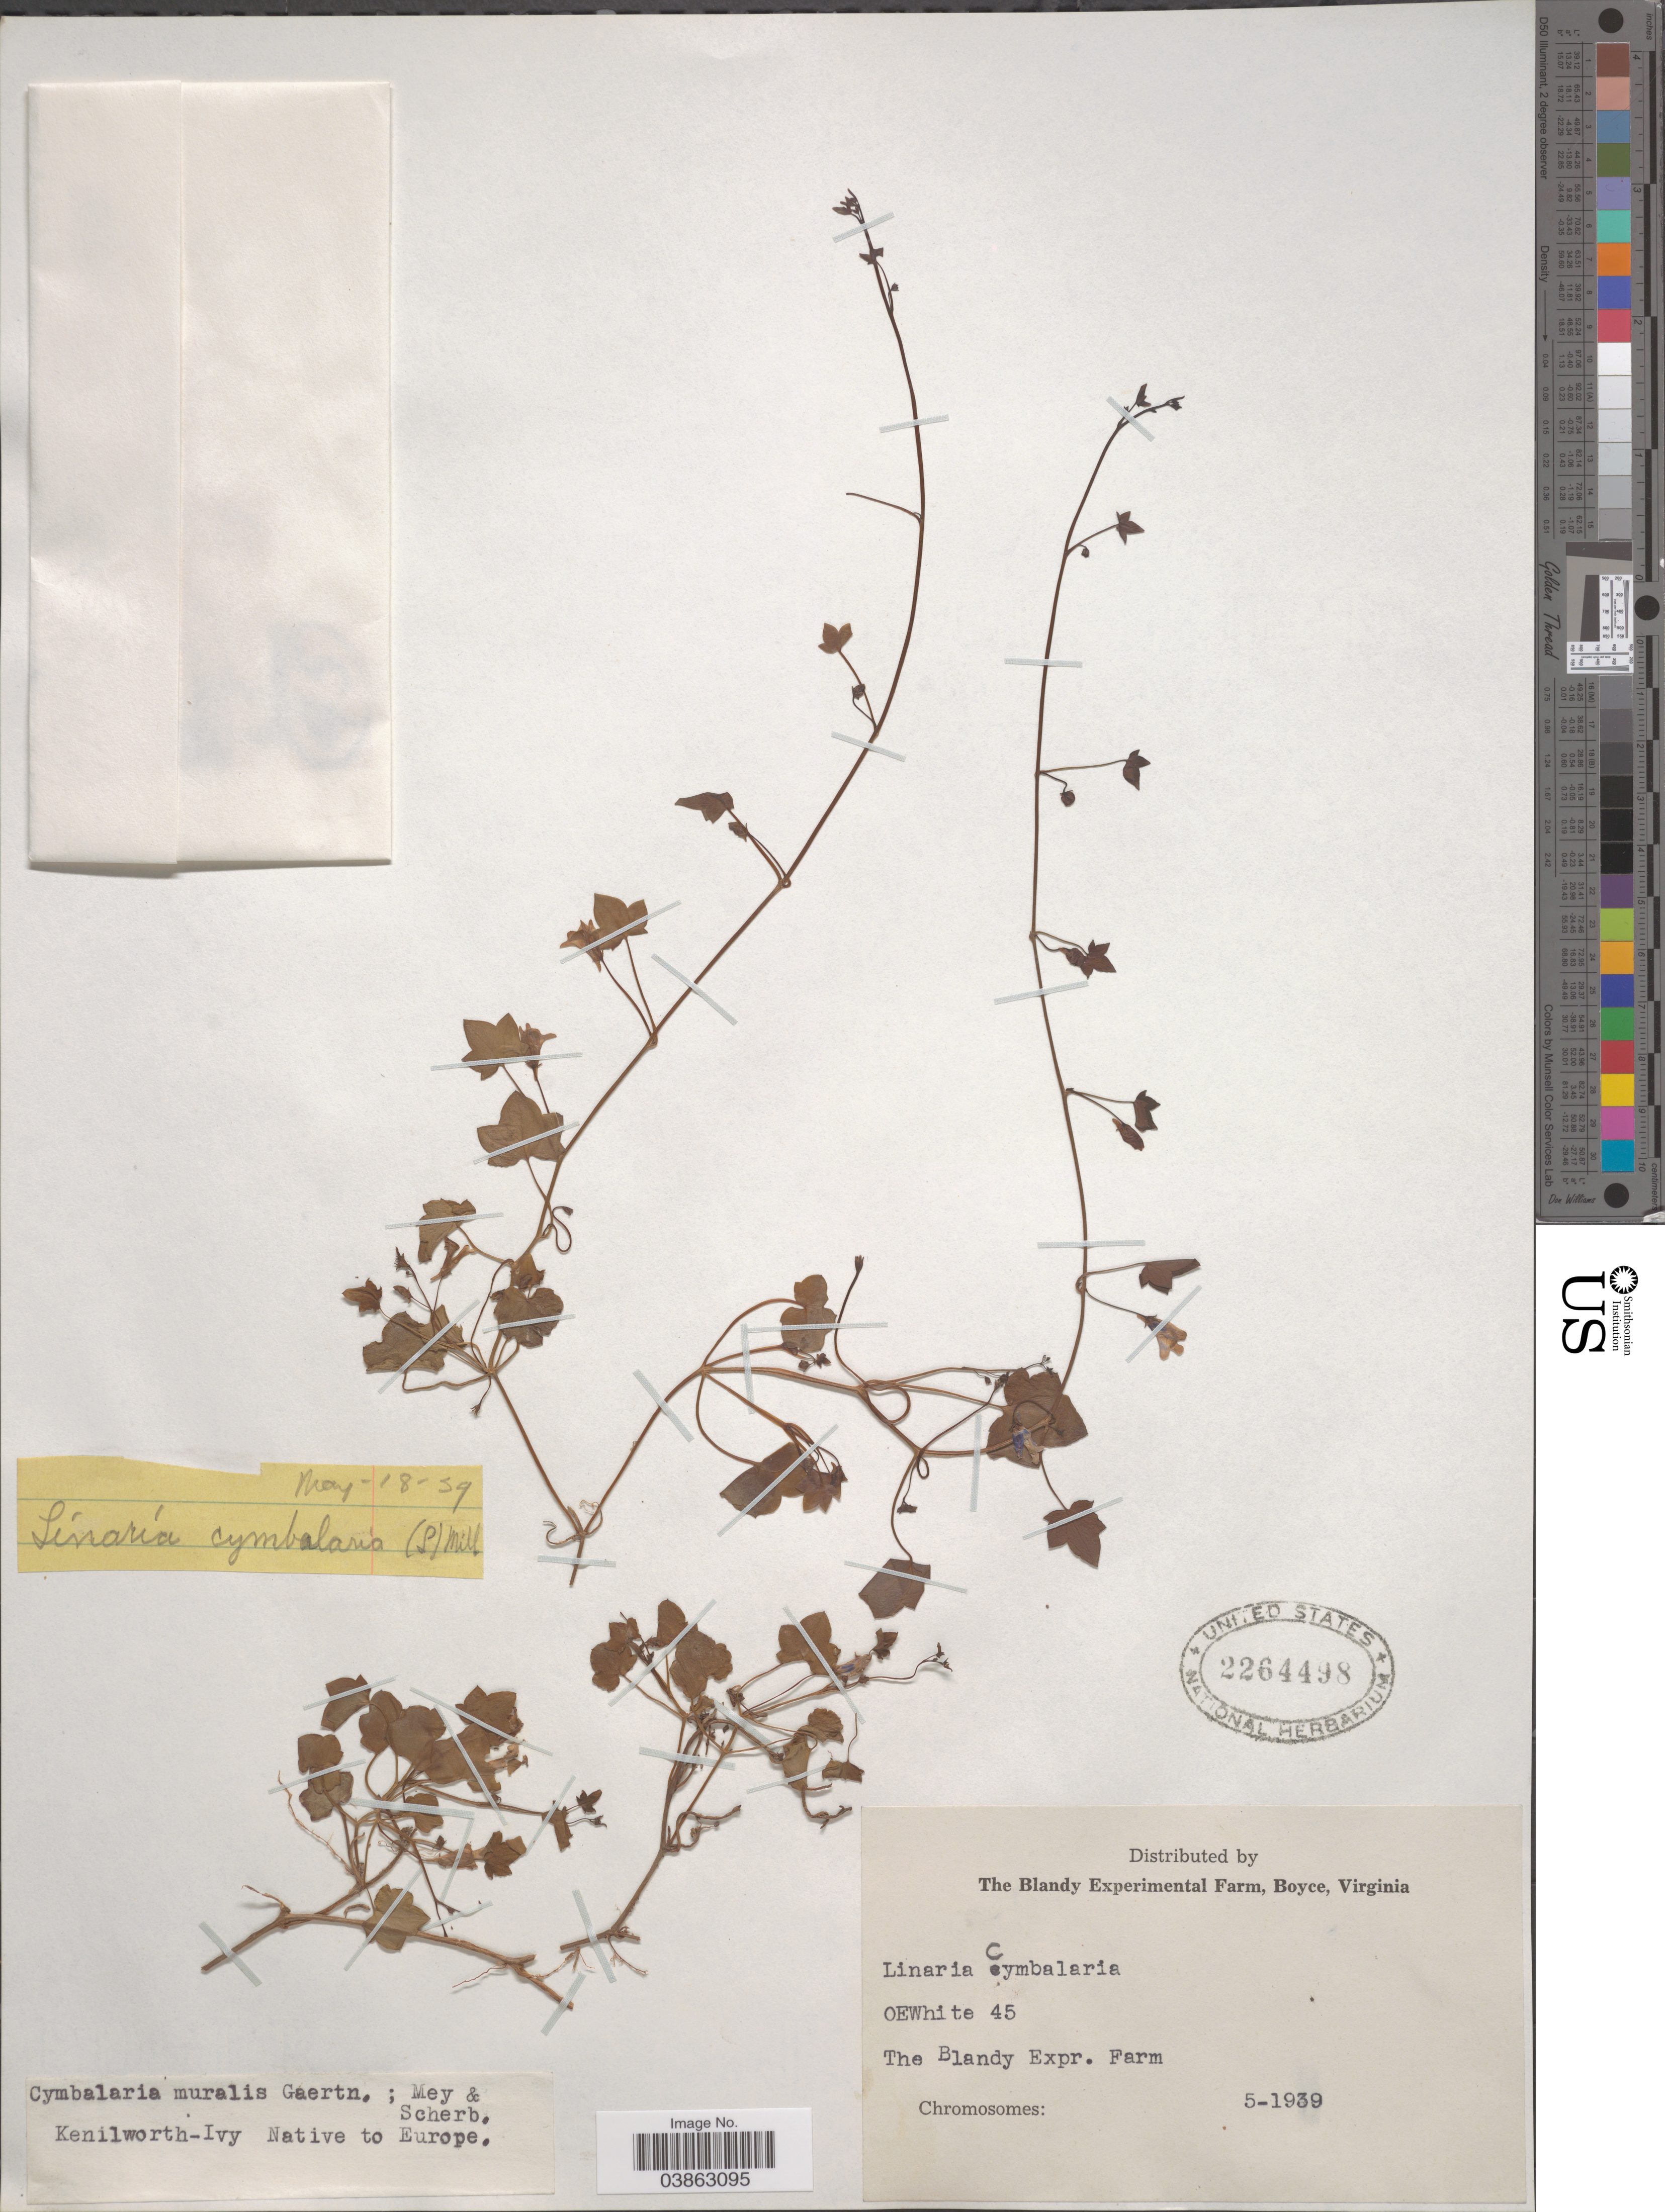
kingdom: Plantae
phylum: Tracheophyta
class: Magnoliopsida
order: Lamiales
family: Plantaginaceae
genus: Linaria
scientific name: Linaria cymbalaria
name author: (L.) Mill.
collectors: O. E. White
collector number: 45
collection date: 1939-05-18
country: United States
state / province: Virginia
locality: The Blandy Expr. Farm.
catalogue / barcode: US 2264498